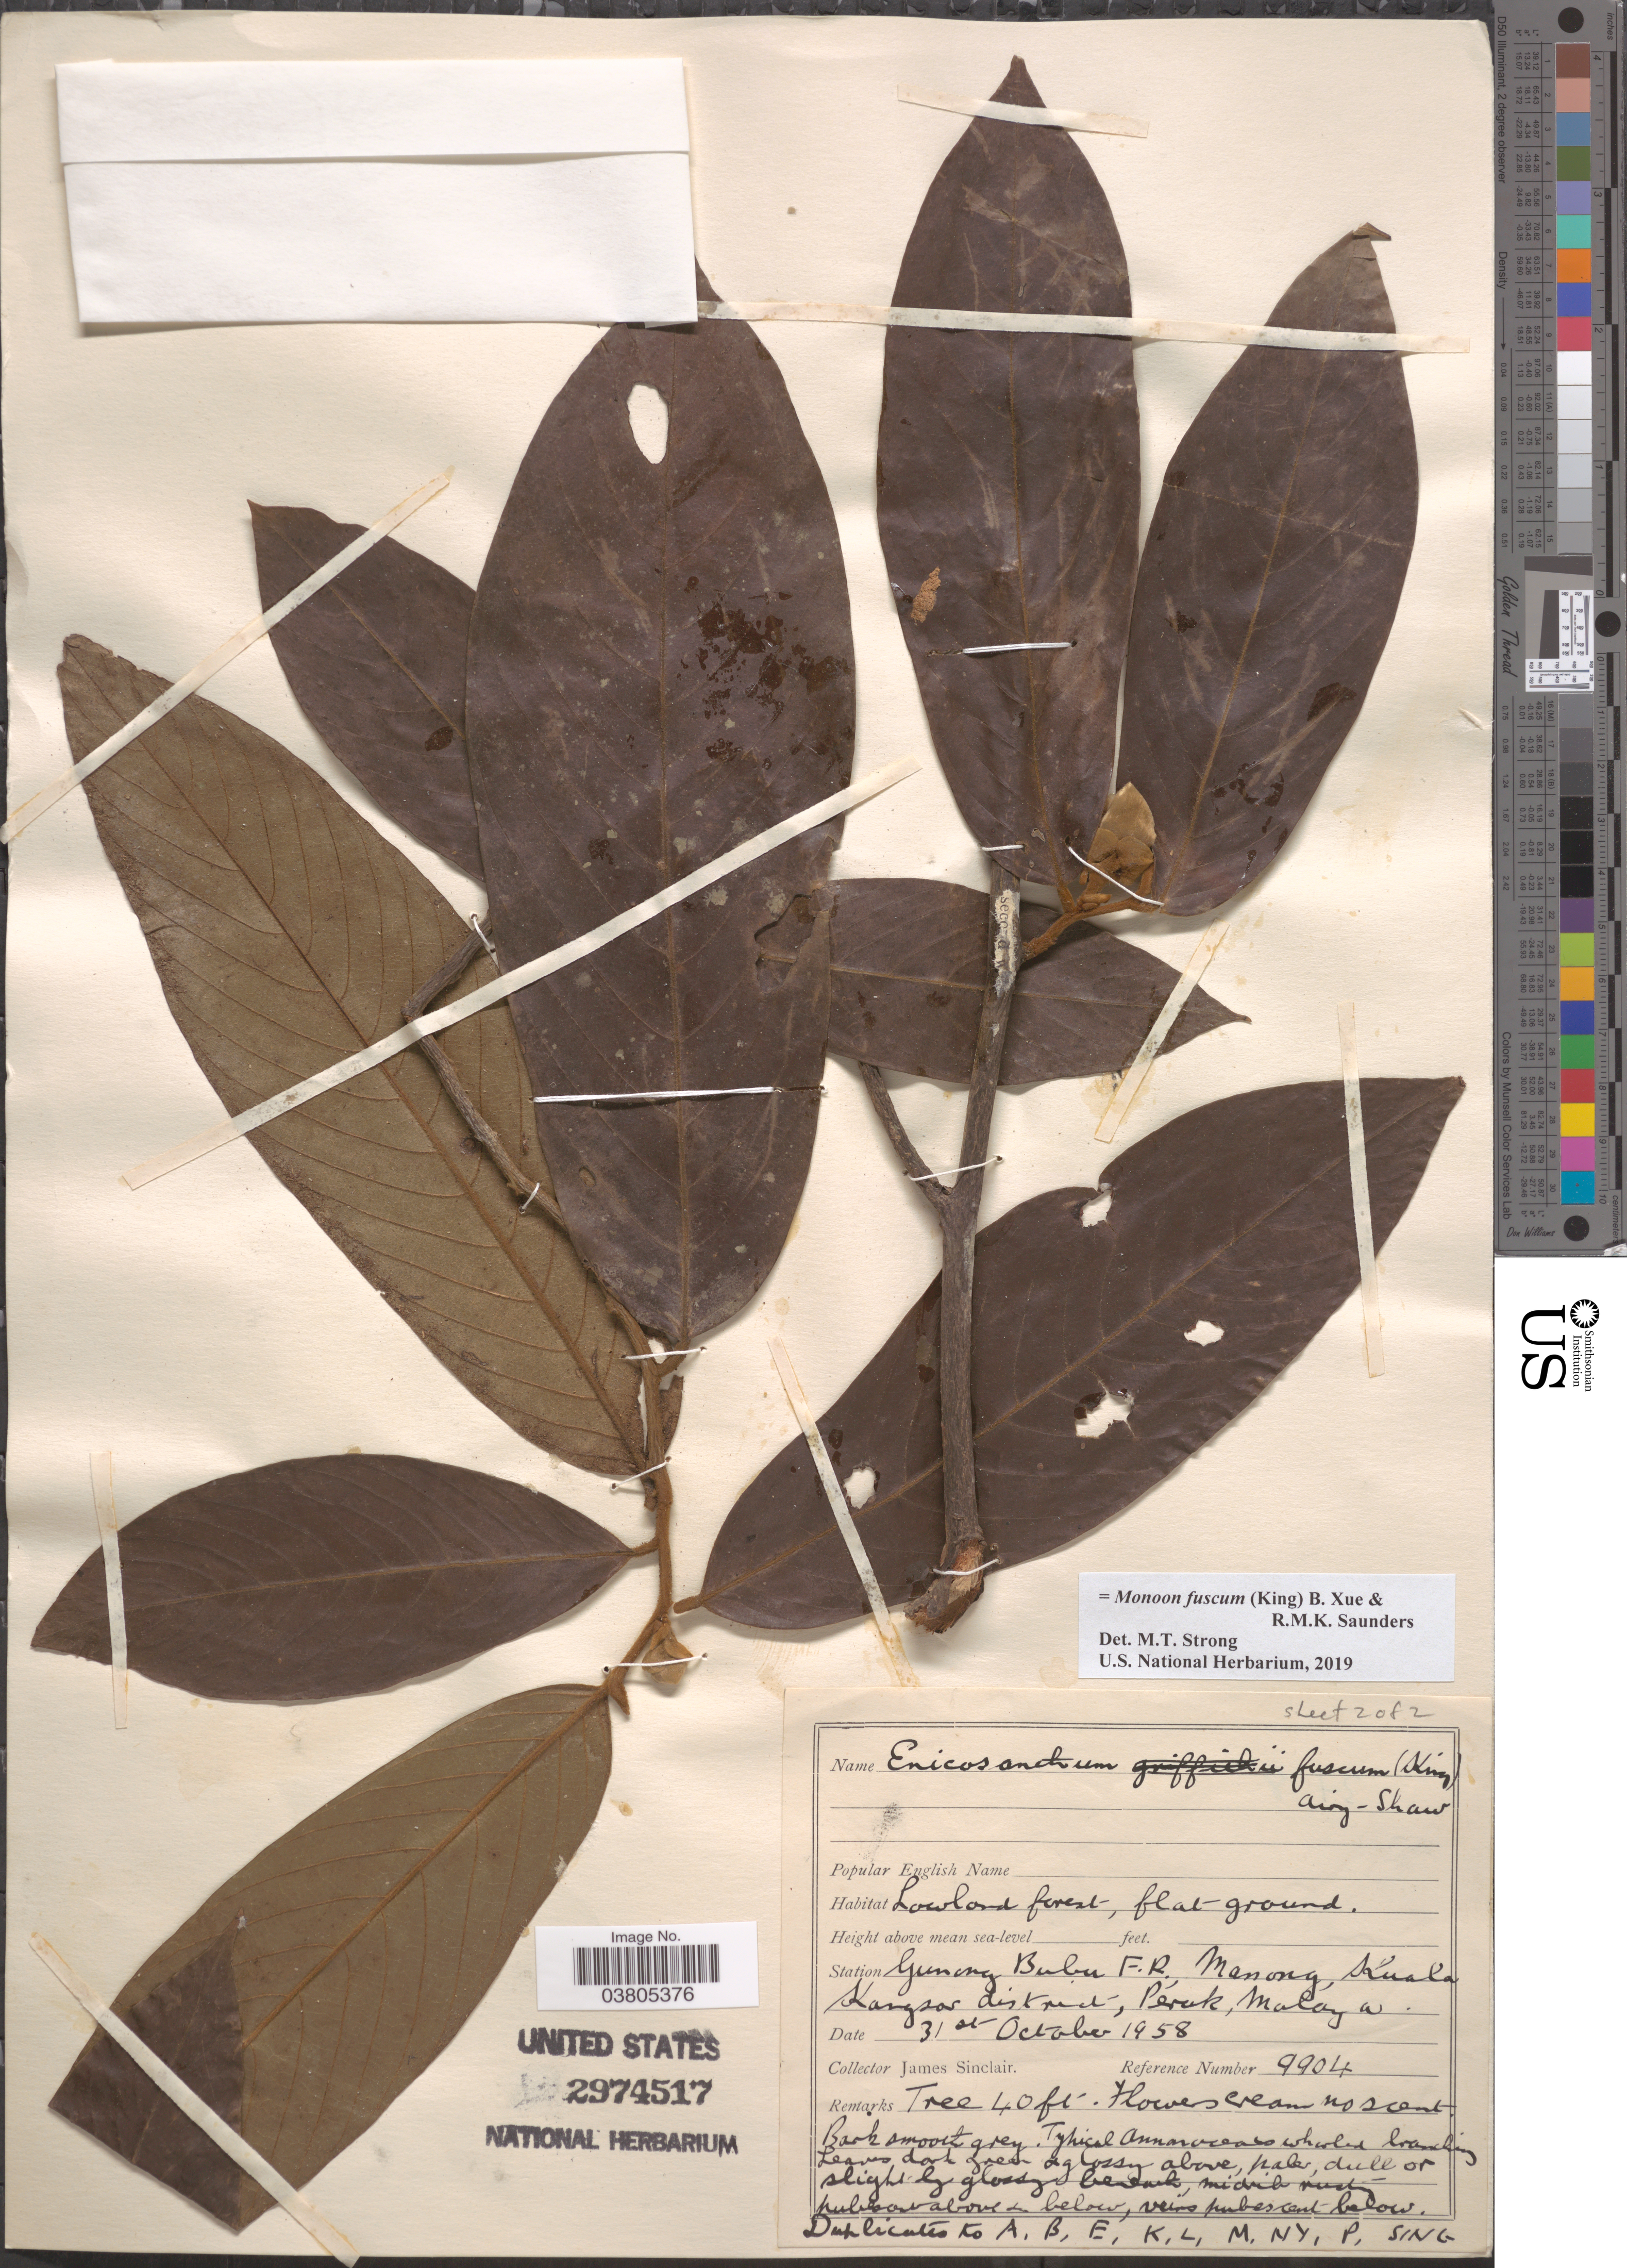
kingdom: Plantae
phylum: Tracheophyta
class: Magnoliopsida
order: Magnoliales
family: Annonaceae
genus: Monoon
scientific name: Monoon fuscum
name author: (King) B. Xue & R.M.K. Saunders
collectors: J. Sinclair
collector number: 9904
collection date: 1958-10-31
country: Malaysia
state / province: Perak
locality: Station Gunung Bubu F.R., Manong, Kuala Kangsar district, Malaya.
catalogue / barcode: US 2974517